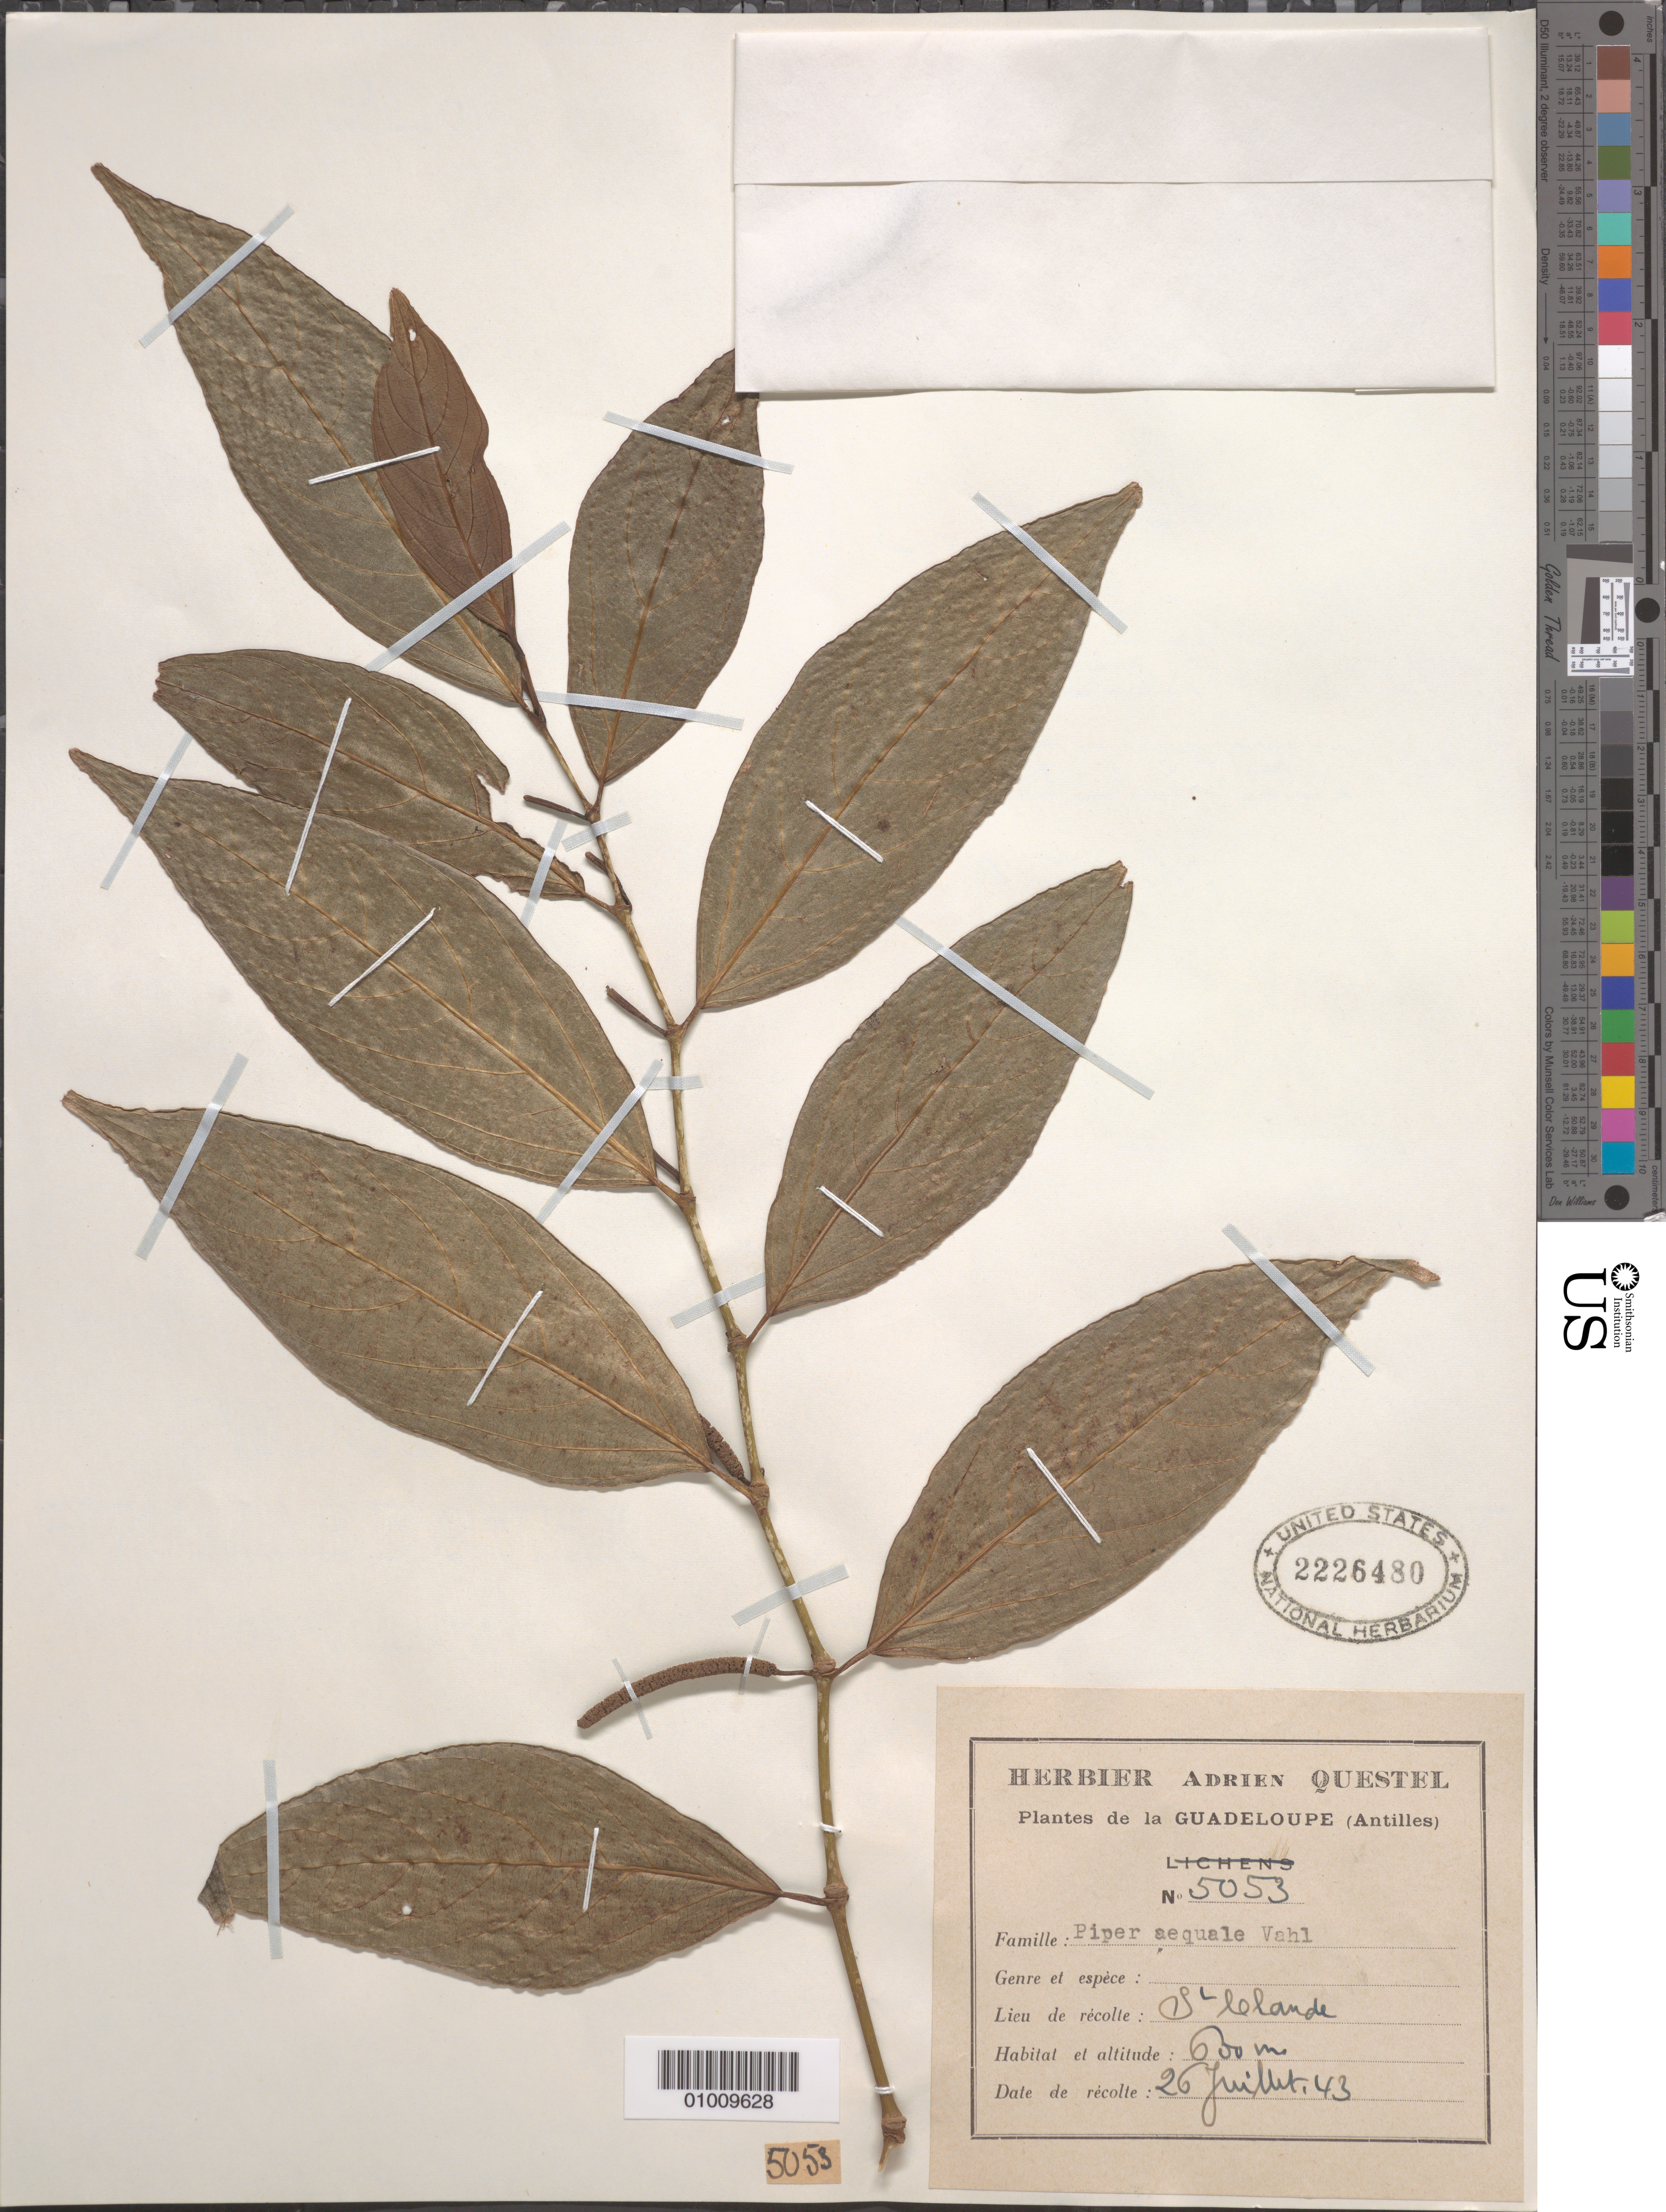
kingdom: Plantae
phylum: Tracheophyta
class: Magnoliopsida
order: Piperales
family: Piperaceae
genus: Piper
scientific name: Piper aequale var. aequale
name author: Vahl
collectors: A. Questel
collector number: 5053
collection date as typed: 26 Jul 1943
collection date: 1943-07-26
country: Guadeloupe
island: Basse Terre [Guadeloupe]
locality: S'lelande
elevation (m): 600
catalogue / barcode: US 2226480